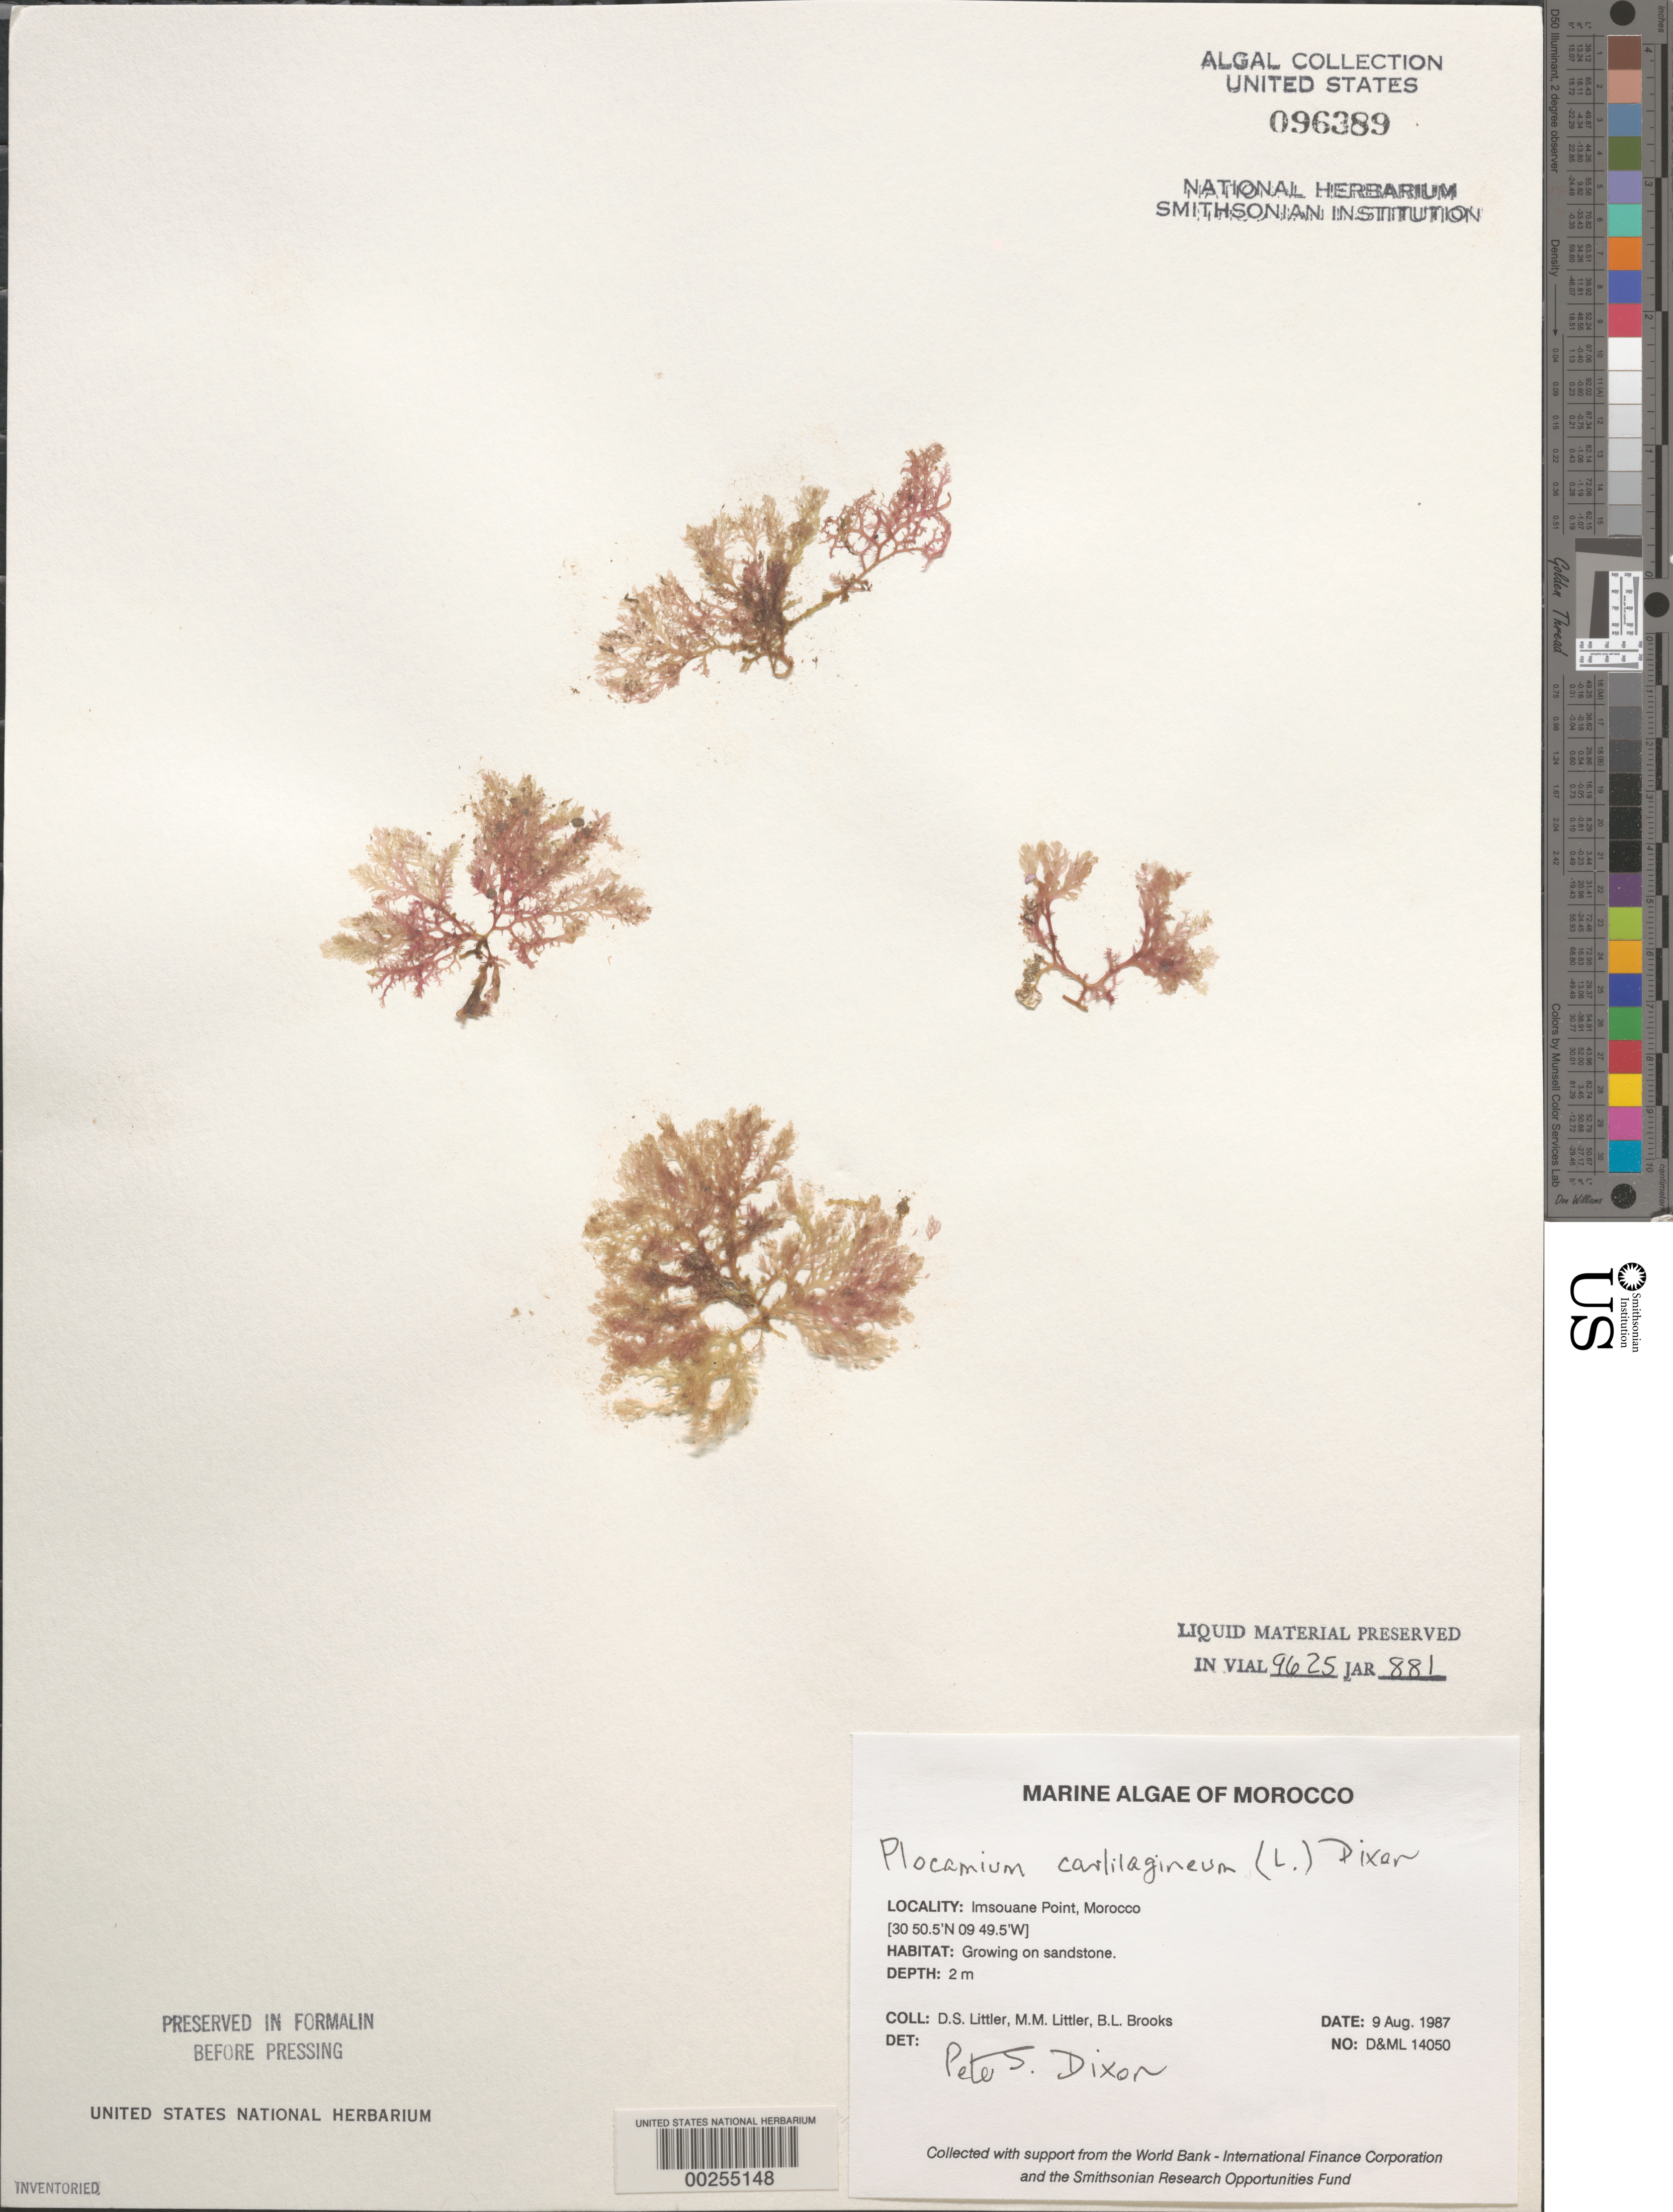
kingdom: Plantae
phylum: Rhodophyta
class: Florideophyceae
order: Plocamiales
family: Plocamiaceae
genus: Plocamium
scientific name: Plocamium cartilagineum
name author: (L.) P.S. Dixon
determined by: Dixon, P. S.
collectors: D. S. Littler, M. M. Littler & B. Brooks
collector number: D&ML 14050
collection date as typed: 09 Aug 1987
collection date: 1987-08-09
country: Morocco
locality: Imsouane Point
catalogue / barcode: US 96389